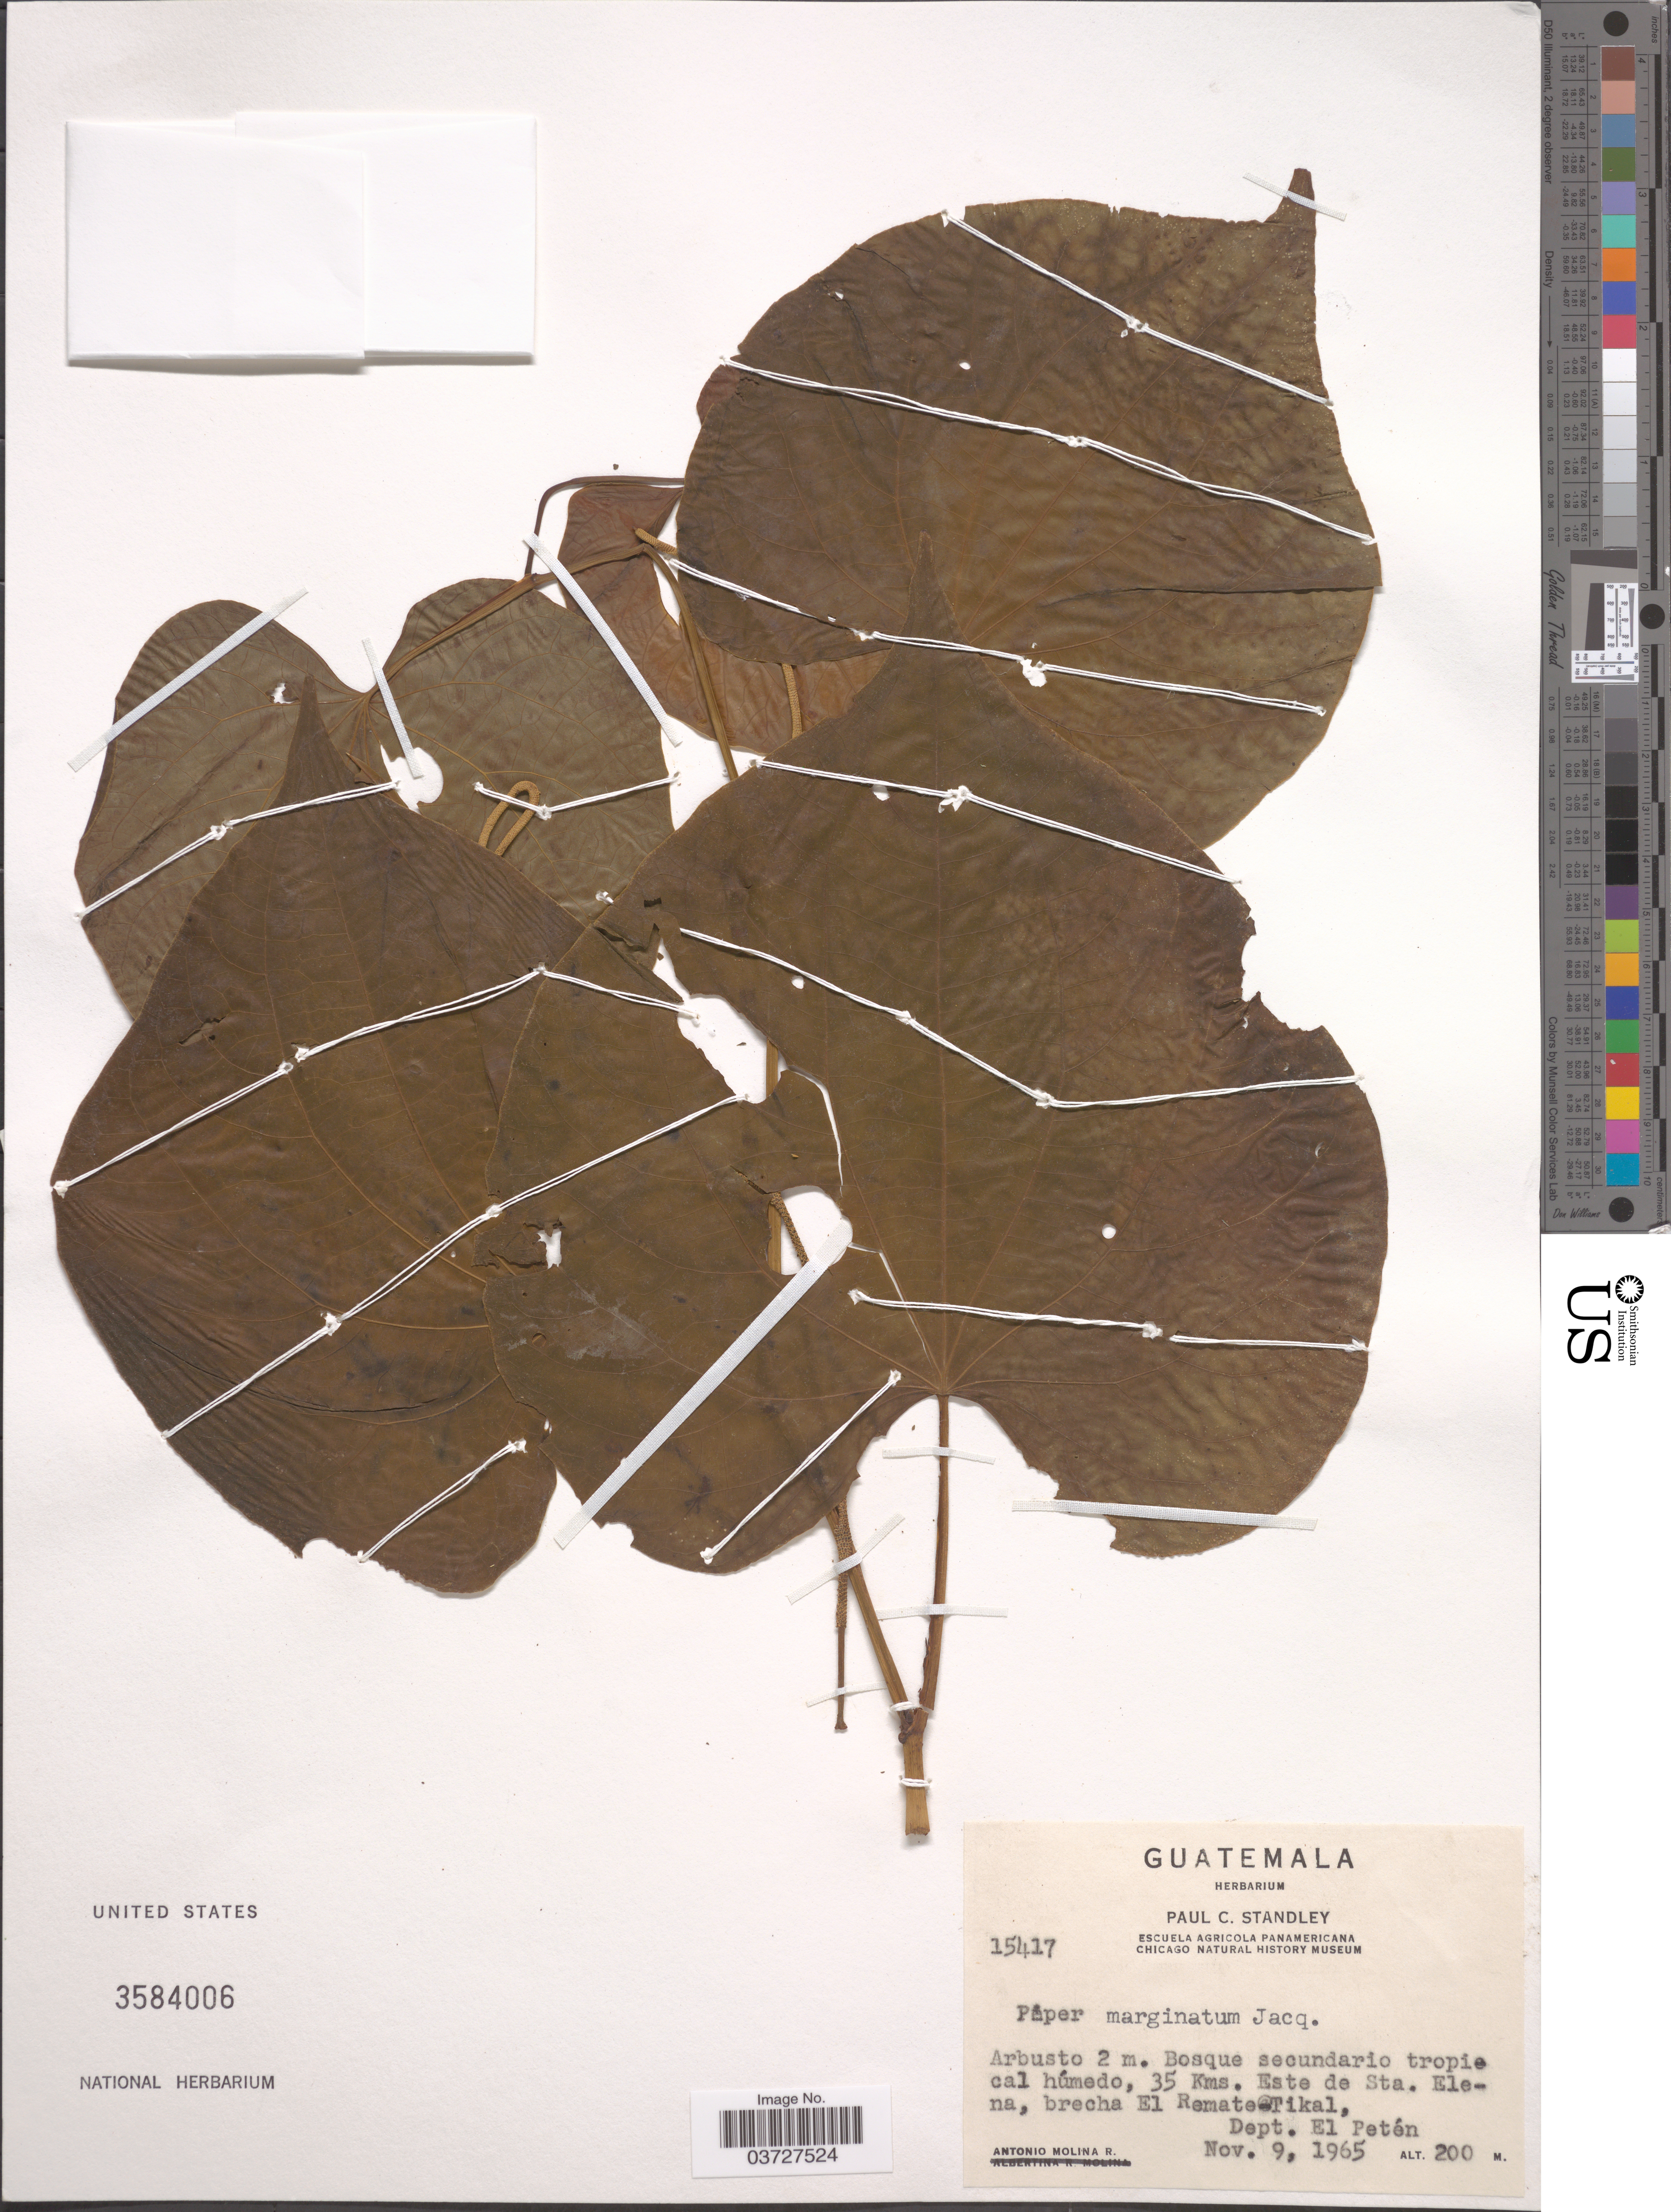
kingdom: Plantae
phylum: Tracheophyta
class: Magnoliopsida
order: Piperales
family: Piperaceae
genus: Piper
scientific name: Piper marginatum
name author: Jacq.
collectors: A. Molina R.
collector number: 15417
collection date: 1965-11-09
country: Guatemala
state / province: El Peten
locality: Bosque secundario tropio cal húmedo, 35 Kms. Este de Sta. Elena, brecha El Remate Tikal, Dept. El Petén.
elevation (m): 200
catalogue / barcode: US 3584006